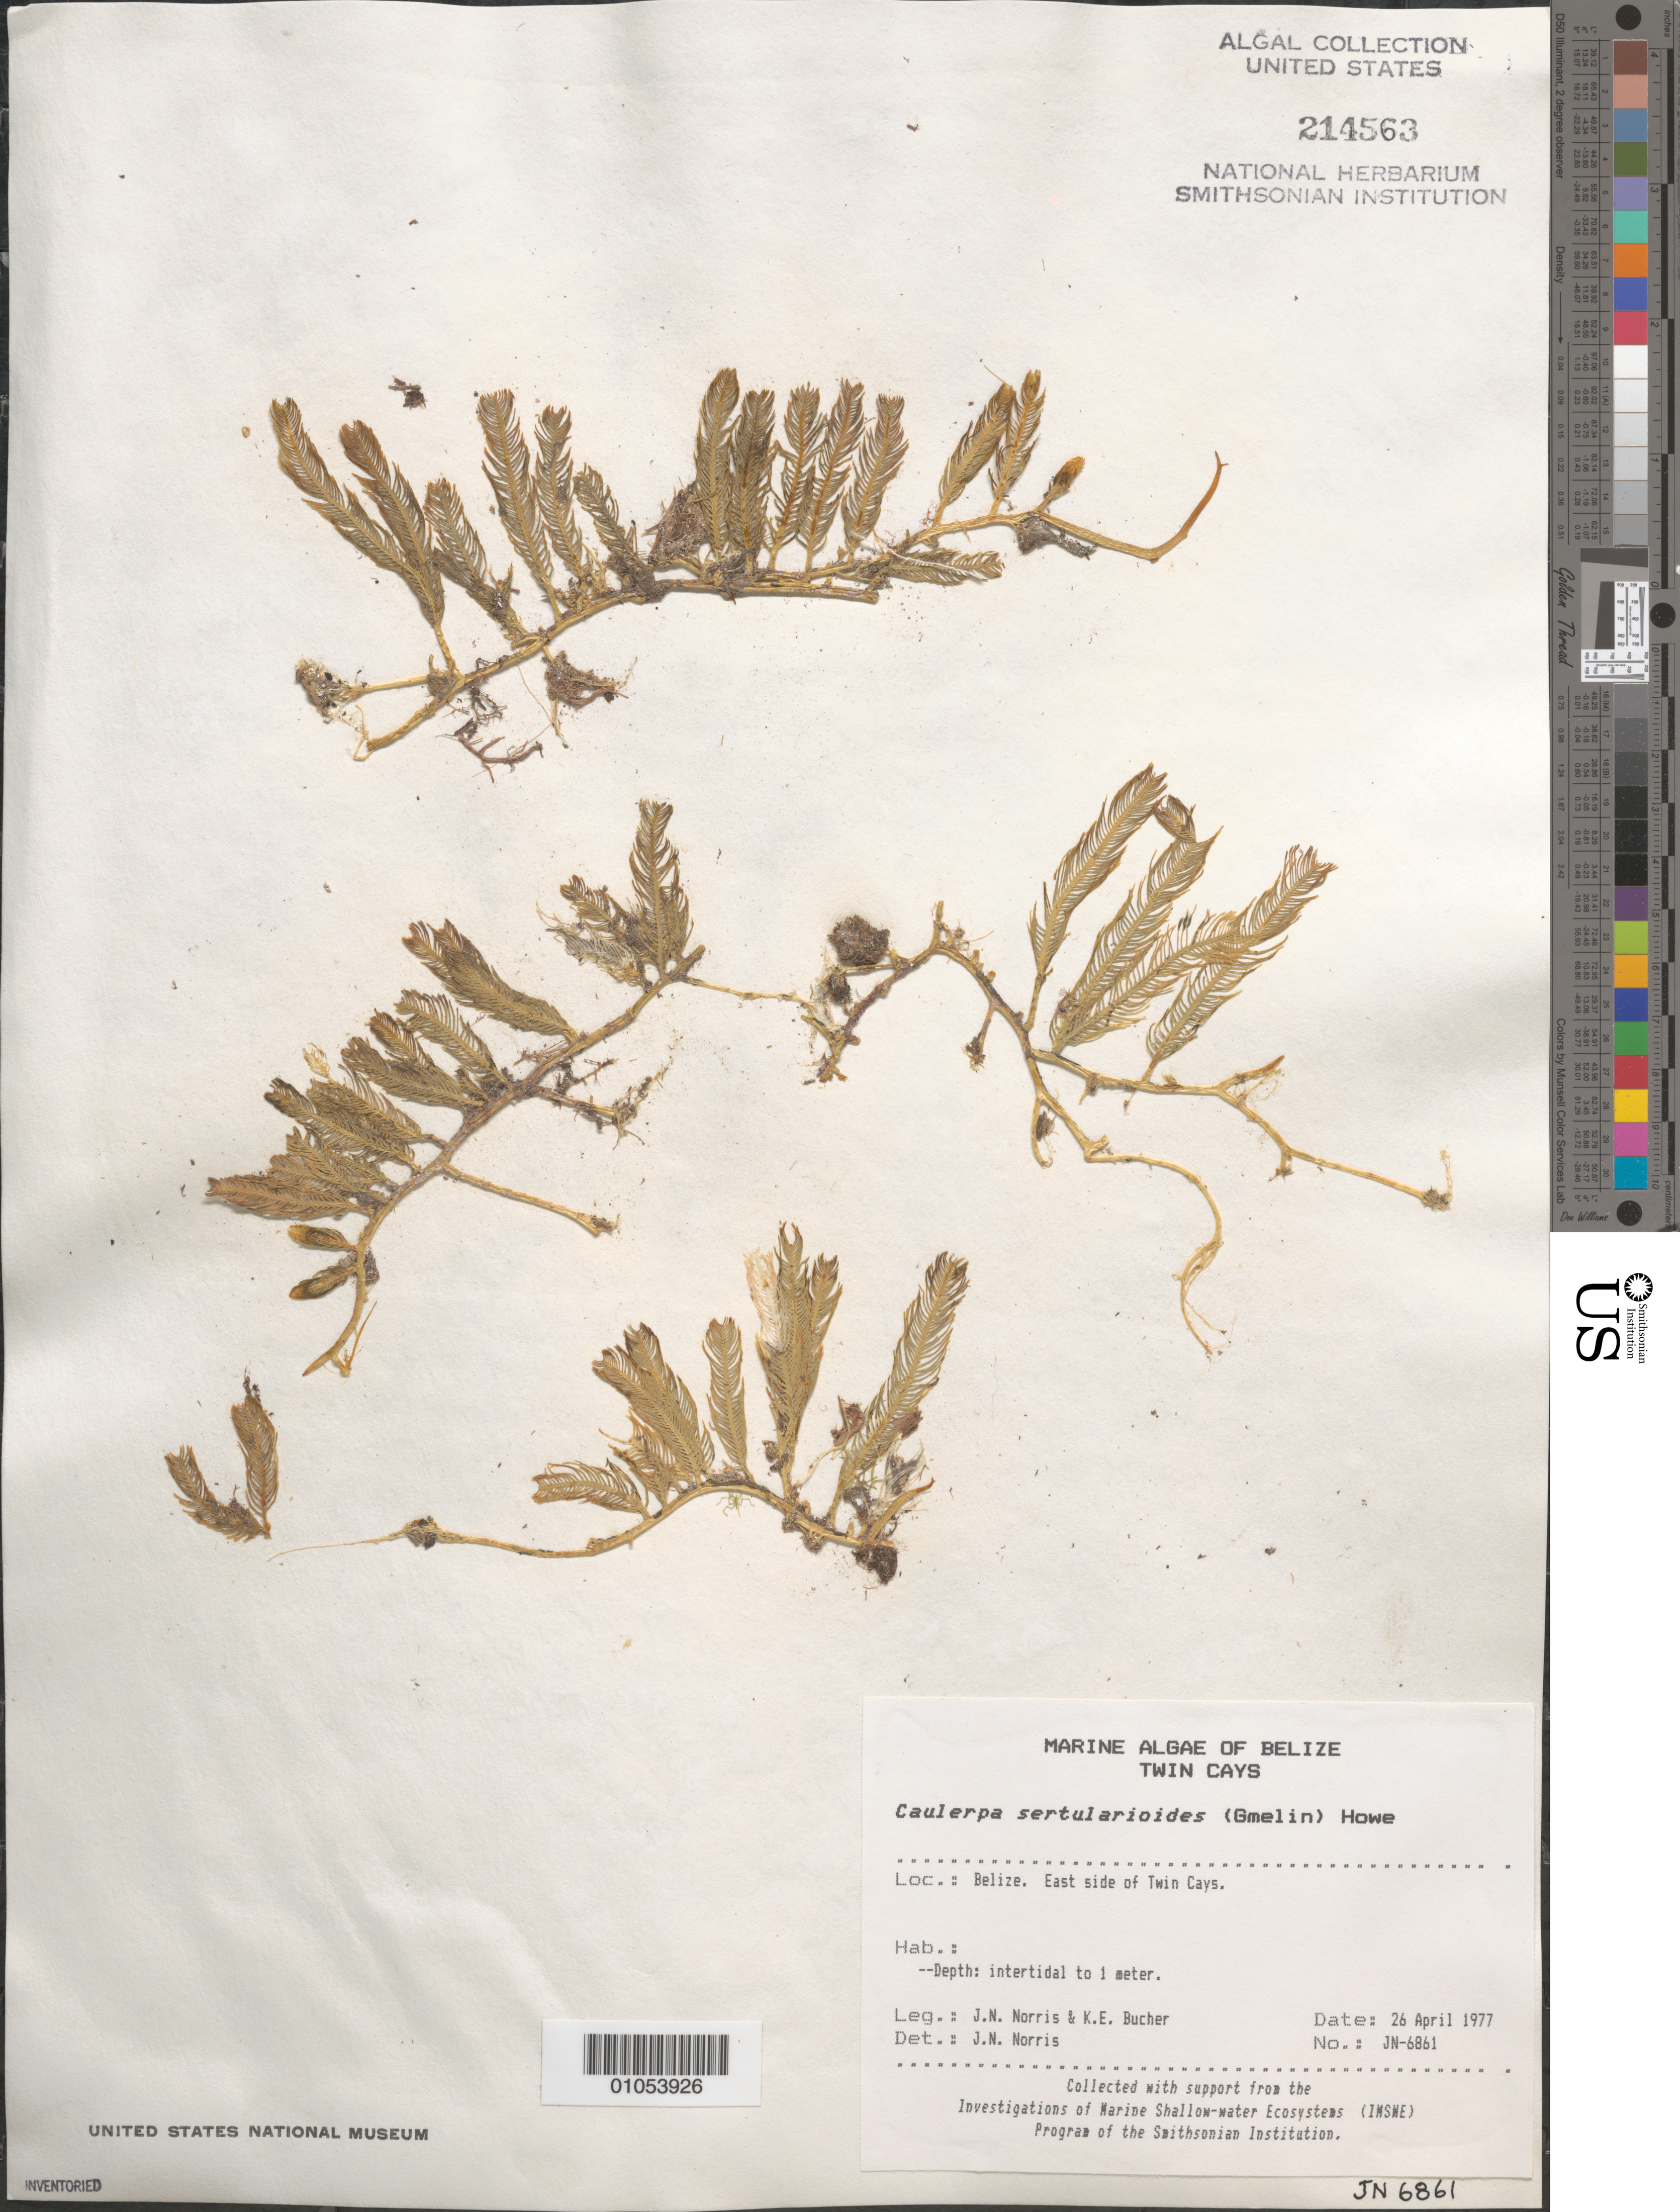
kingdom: Plantae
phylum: Chlorophyta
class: Ulvophyceae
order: Bryopsidales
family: Caulerpaceae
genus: Caulerpa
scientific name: Caulerpa sertularioides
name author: (S.G. Gmel.) M. Howe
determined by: Norris, James N.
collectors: J. N. Norris & K. E. Bucher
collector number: JN-6861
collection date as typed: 26 Apr 1977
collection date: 1977-04-26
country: Belize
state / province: Stann Creek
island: Twin Cays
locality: East side of Twin Cays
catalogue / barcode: US 214563